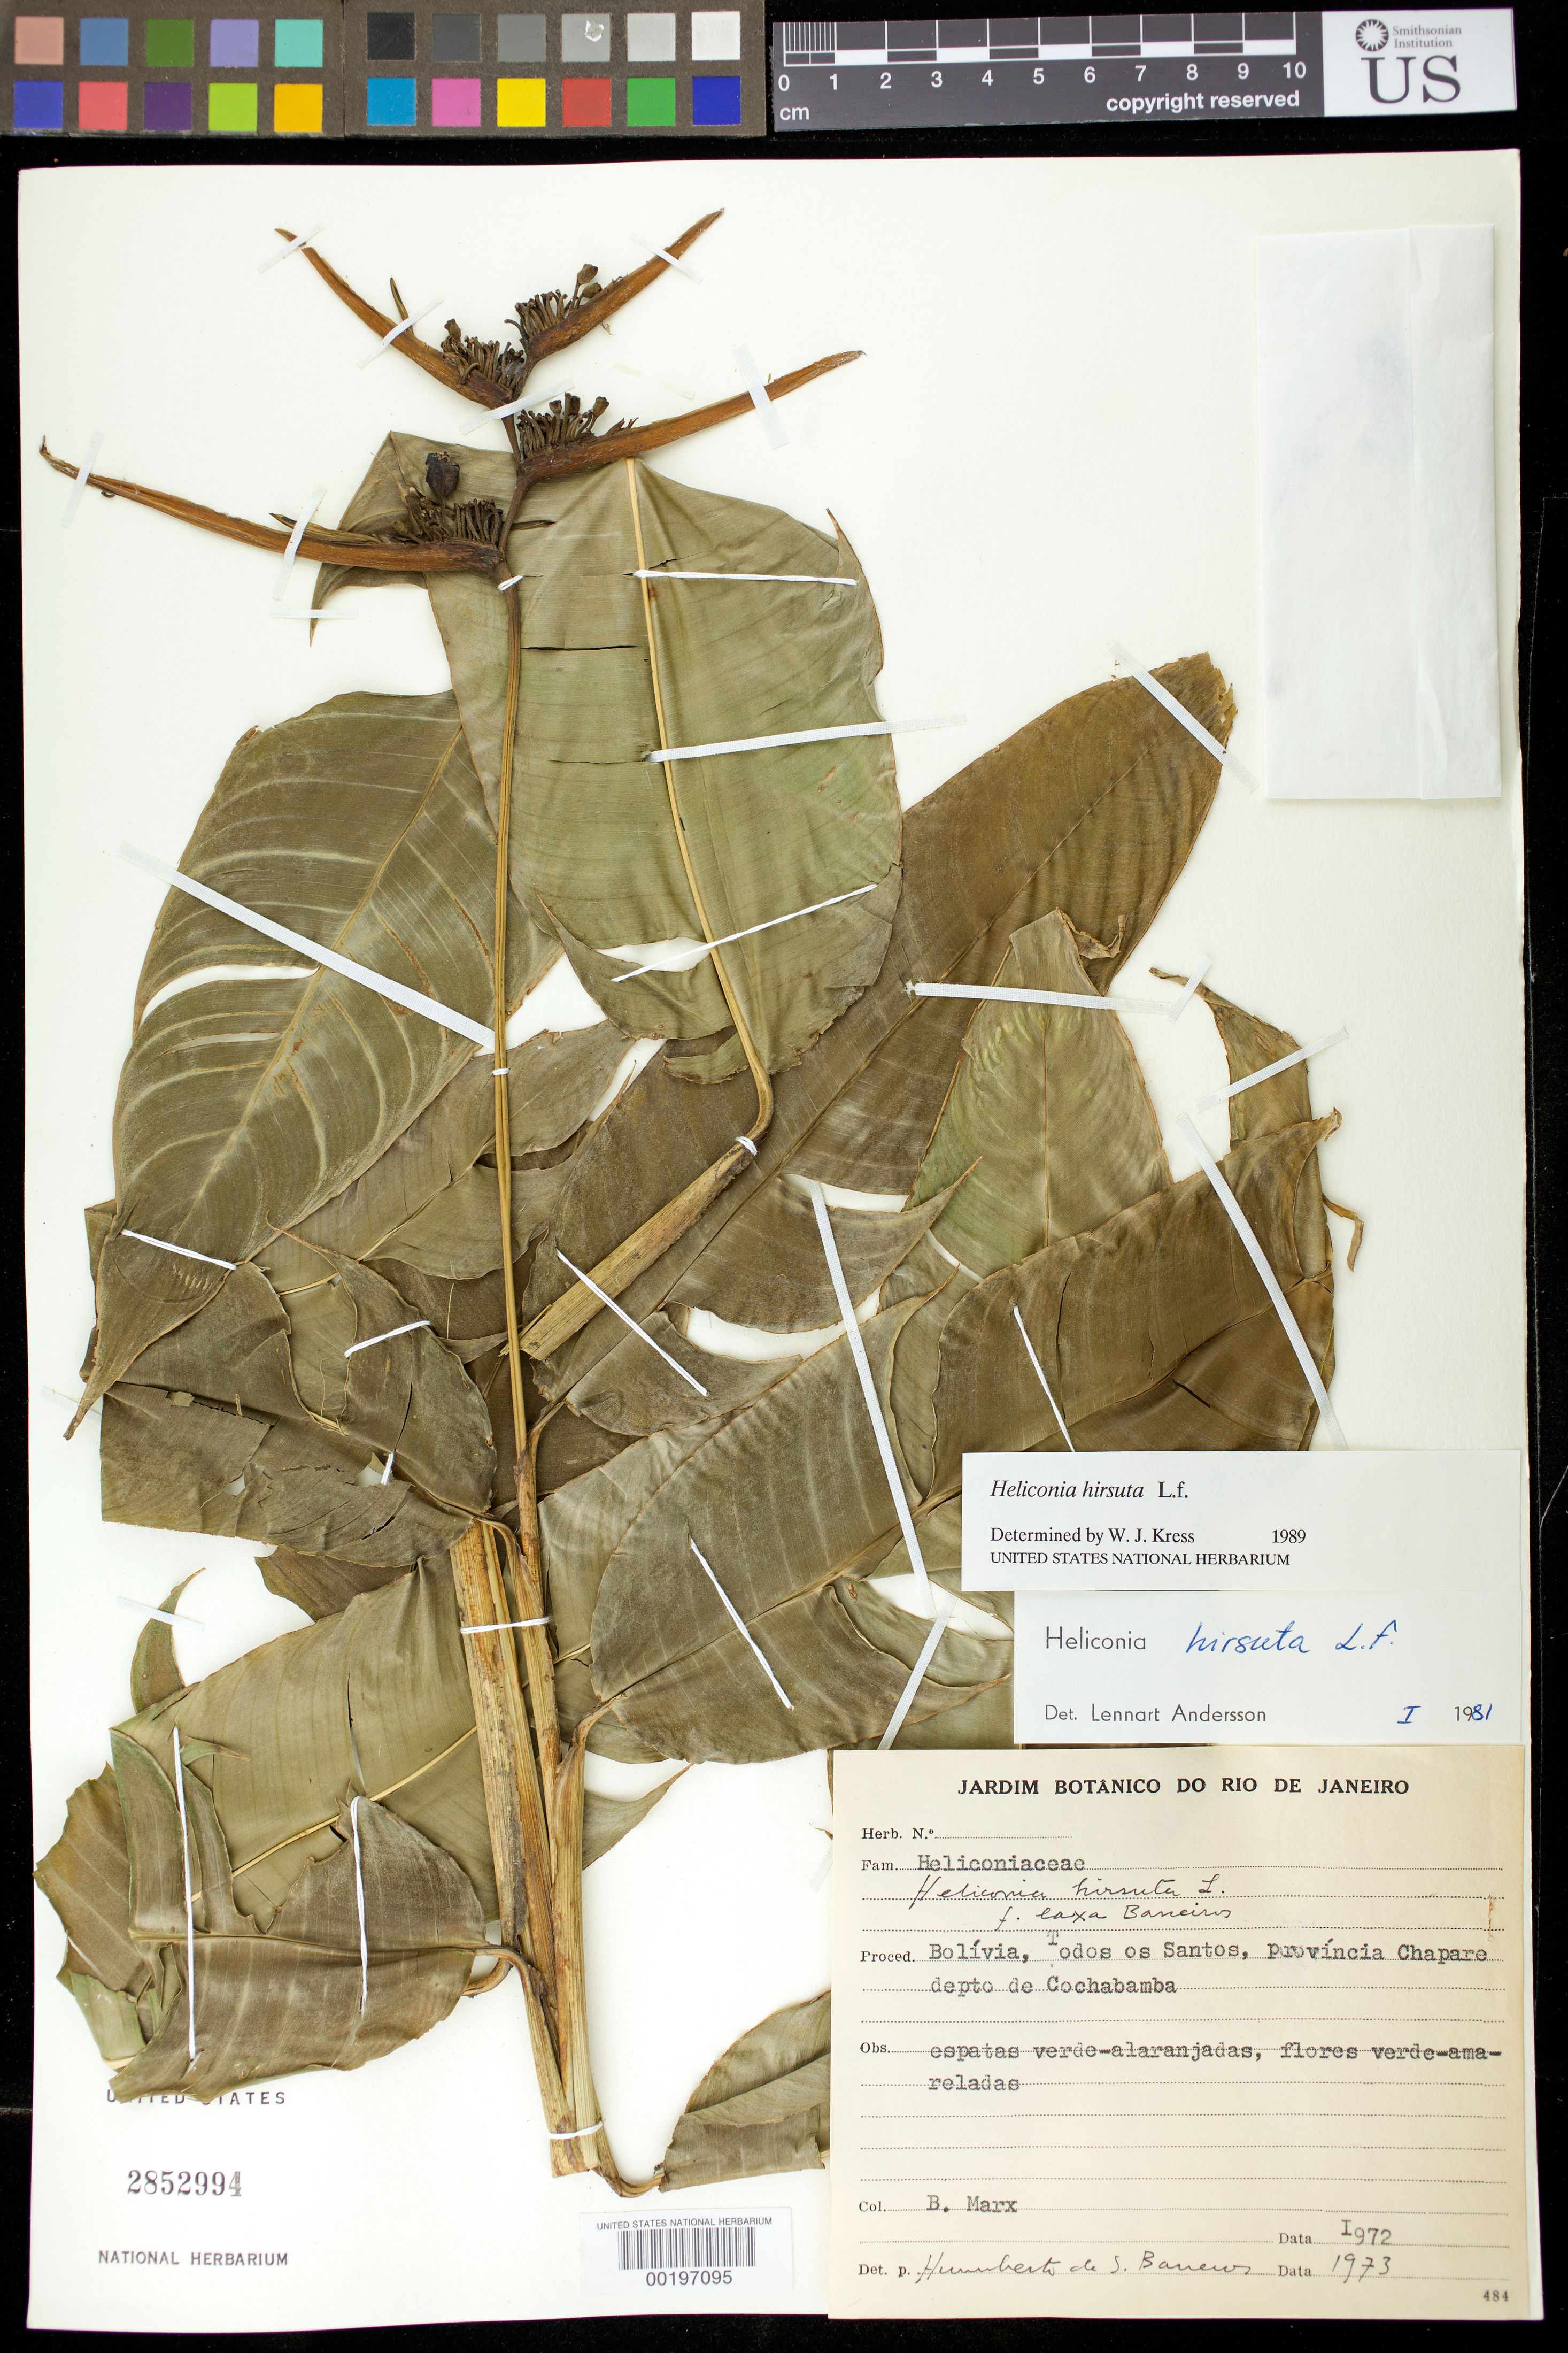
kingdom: Plantae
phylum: Tracheophyta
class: Liliopsida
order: Zingiberales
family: Heliconiaceae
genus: Heliconia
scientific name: Heliconia hirsuta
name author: L. f.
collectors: B. Marx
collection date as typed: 1972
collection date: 1972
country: Bolivia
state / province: Cochabamba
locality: Todos Santos, Prov Chapare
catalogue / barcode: US 2852994